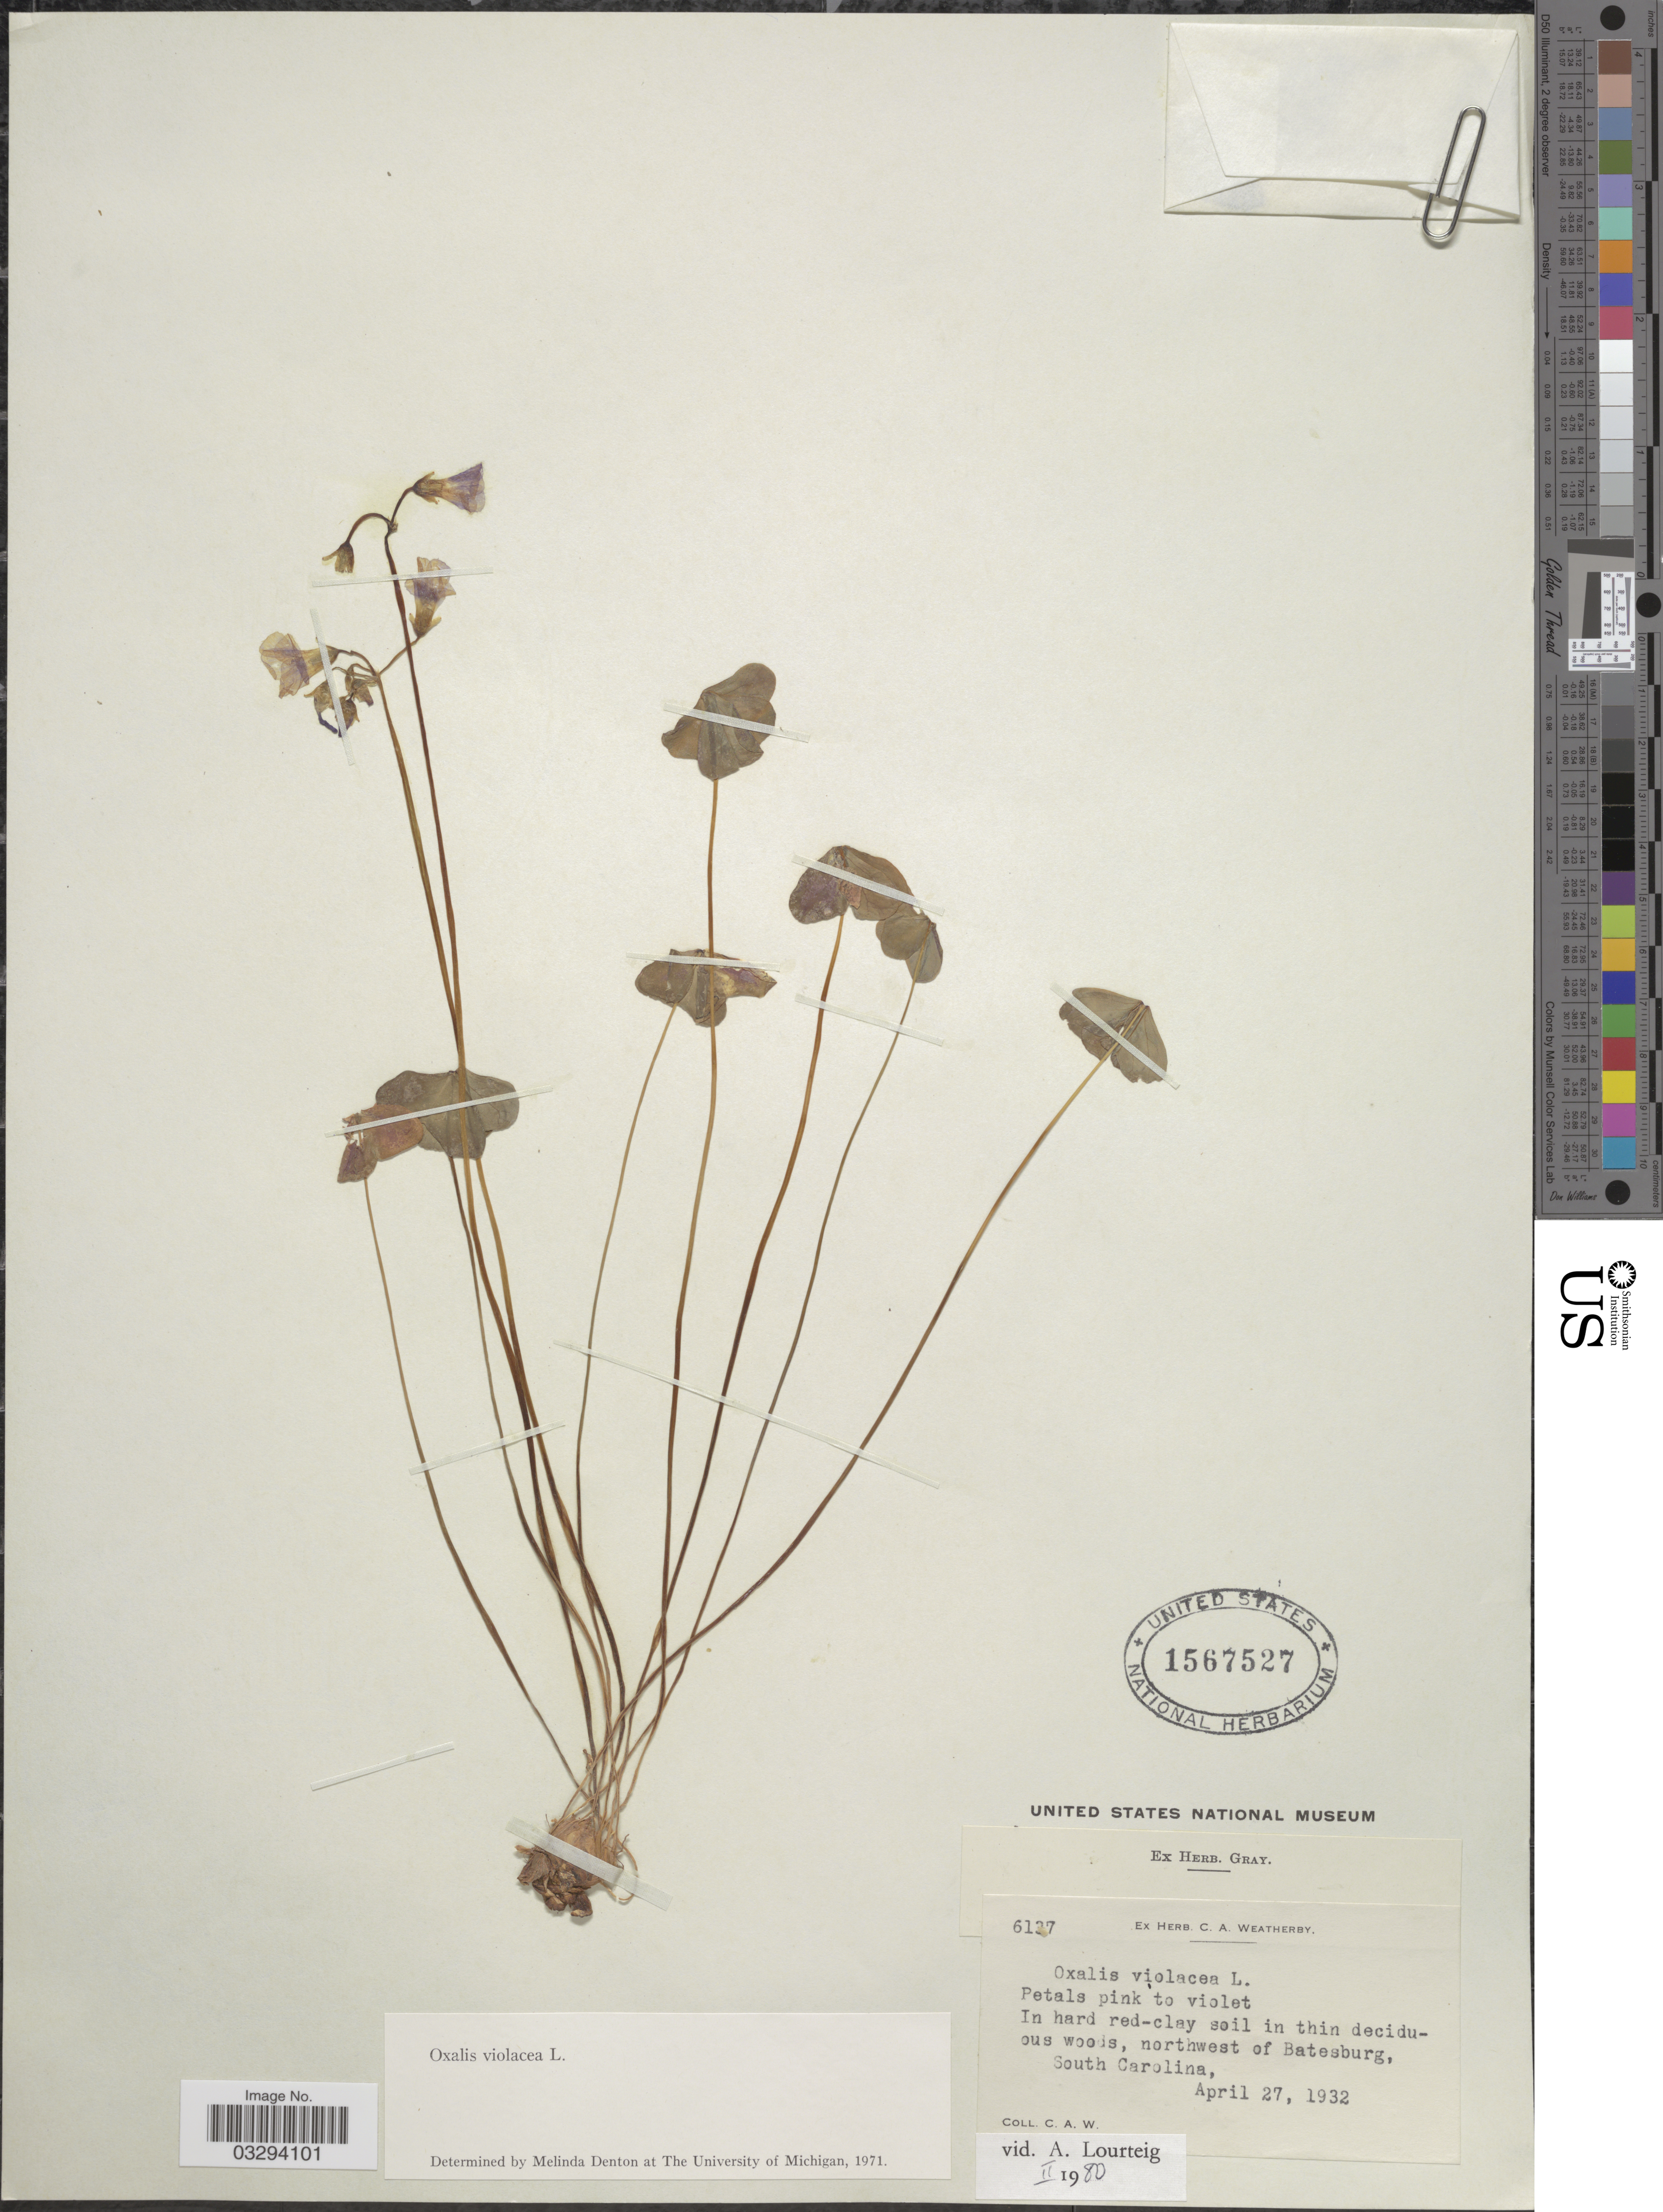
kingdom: Plantae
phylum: Tracheophyta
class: Magnoliopsida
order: Oxalidales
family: Oxalidaceae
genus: Oxalis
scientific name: Oxalis violacea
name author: L.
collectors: C. A. Weatherby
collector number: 6137*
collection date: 1932-04-27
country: United States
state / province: South Carolina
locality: Northwest of Batesburg.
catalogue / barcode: US 1567527